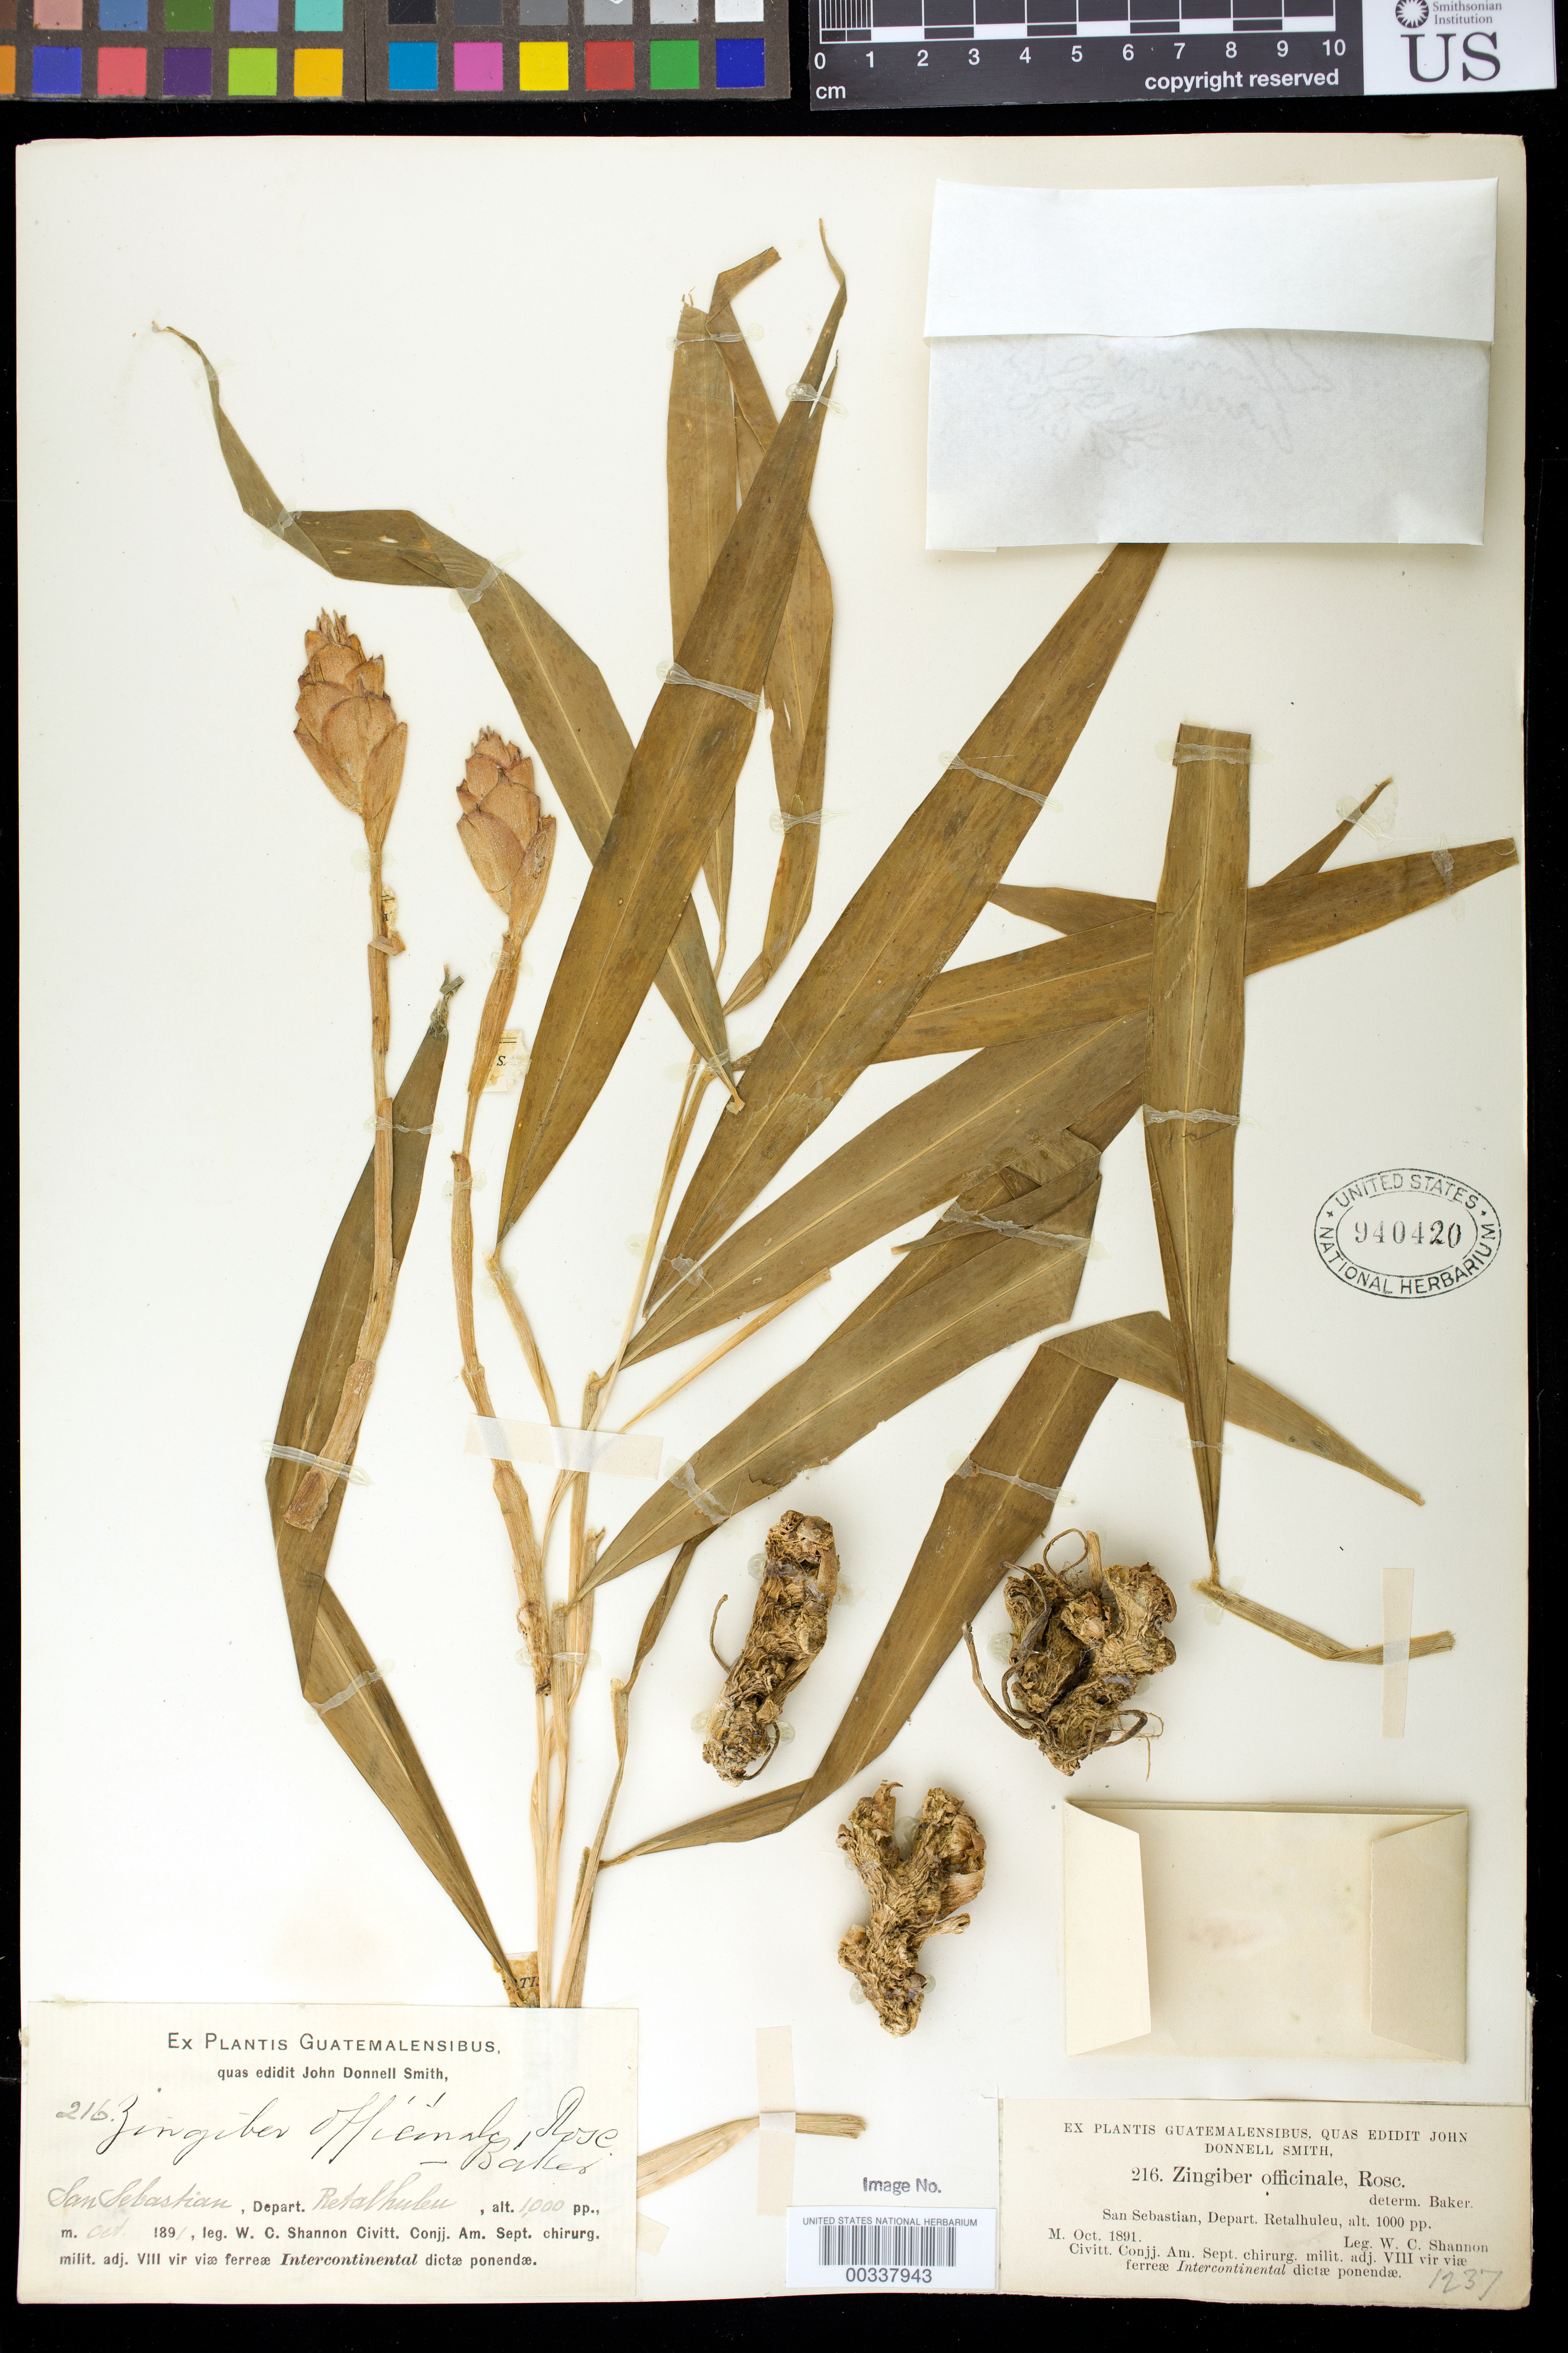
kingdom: Plantae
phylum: Tracheophyta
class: Liliopsida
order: Zingiberales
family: Zingiberaceae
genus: Zingiber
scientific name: Zingiber officinale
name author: Roscoe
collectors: W. C. Shannon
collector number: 216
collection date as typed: Oct 1891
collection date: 1891-10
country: Guatemala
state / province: Retalhuleu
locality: San Sebastian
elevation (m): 305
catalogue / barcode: US 940420